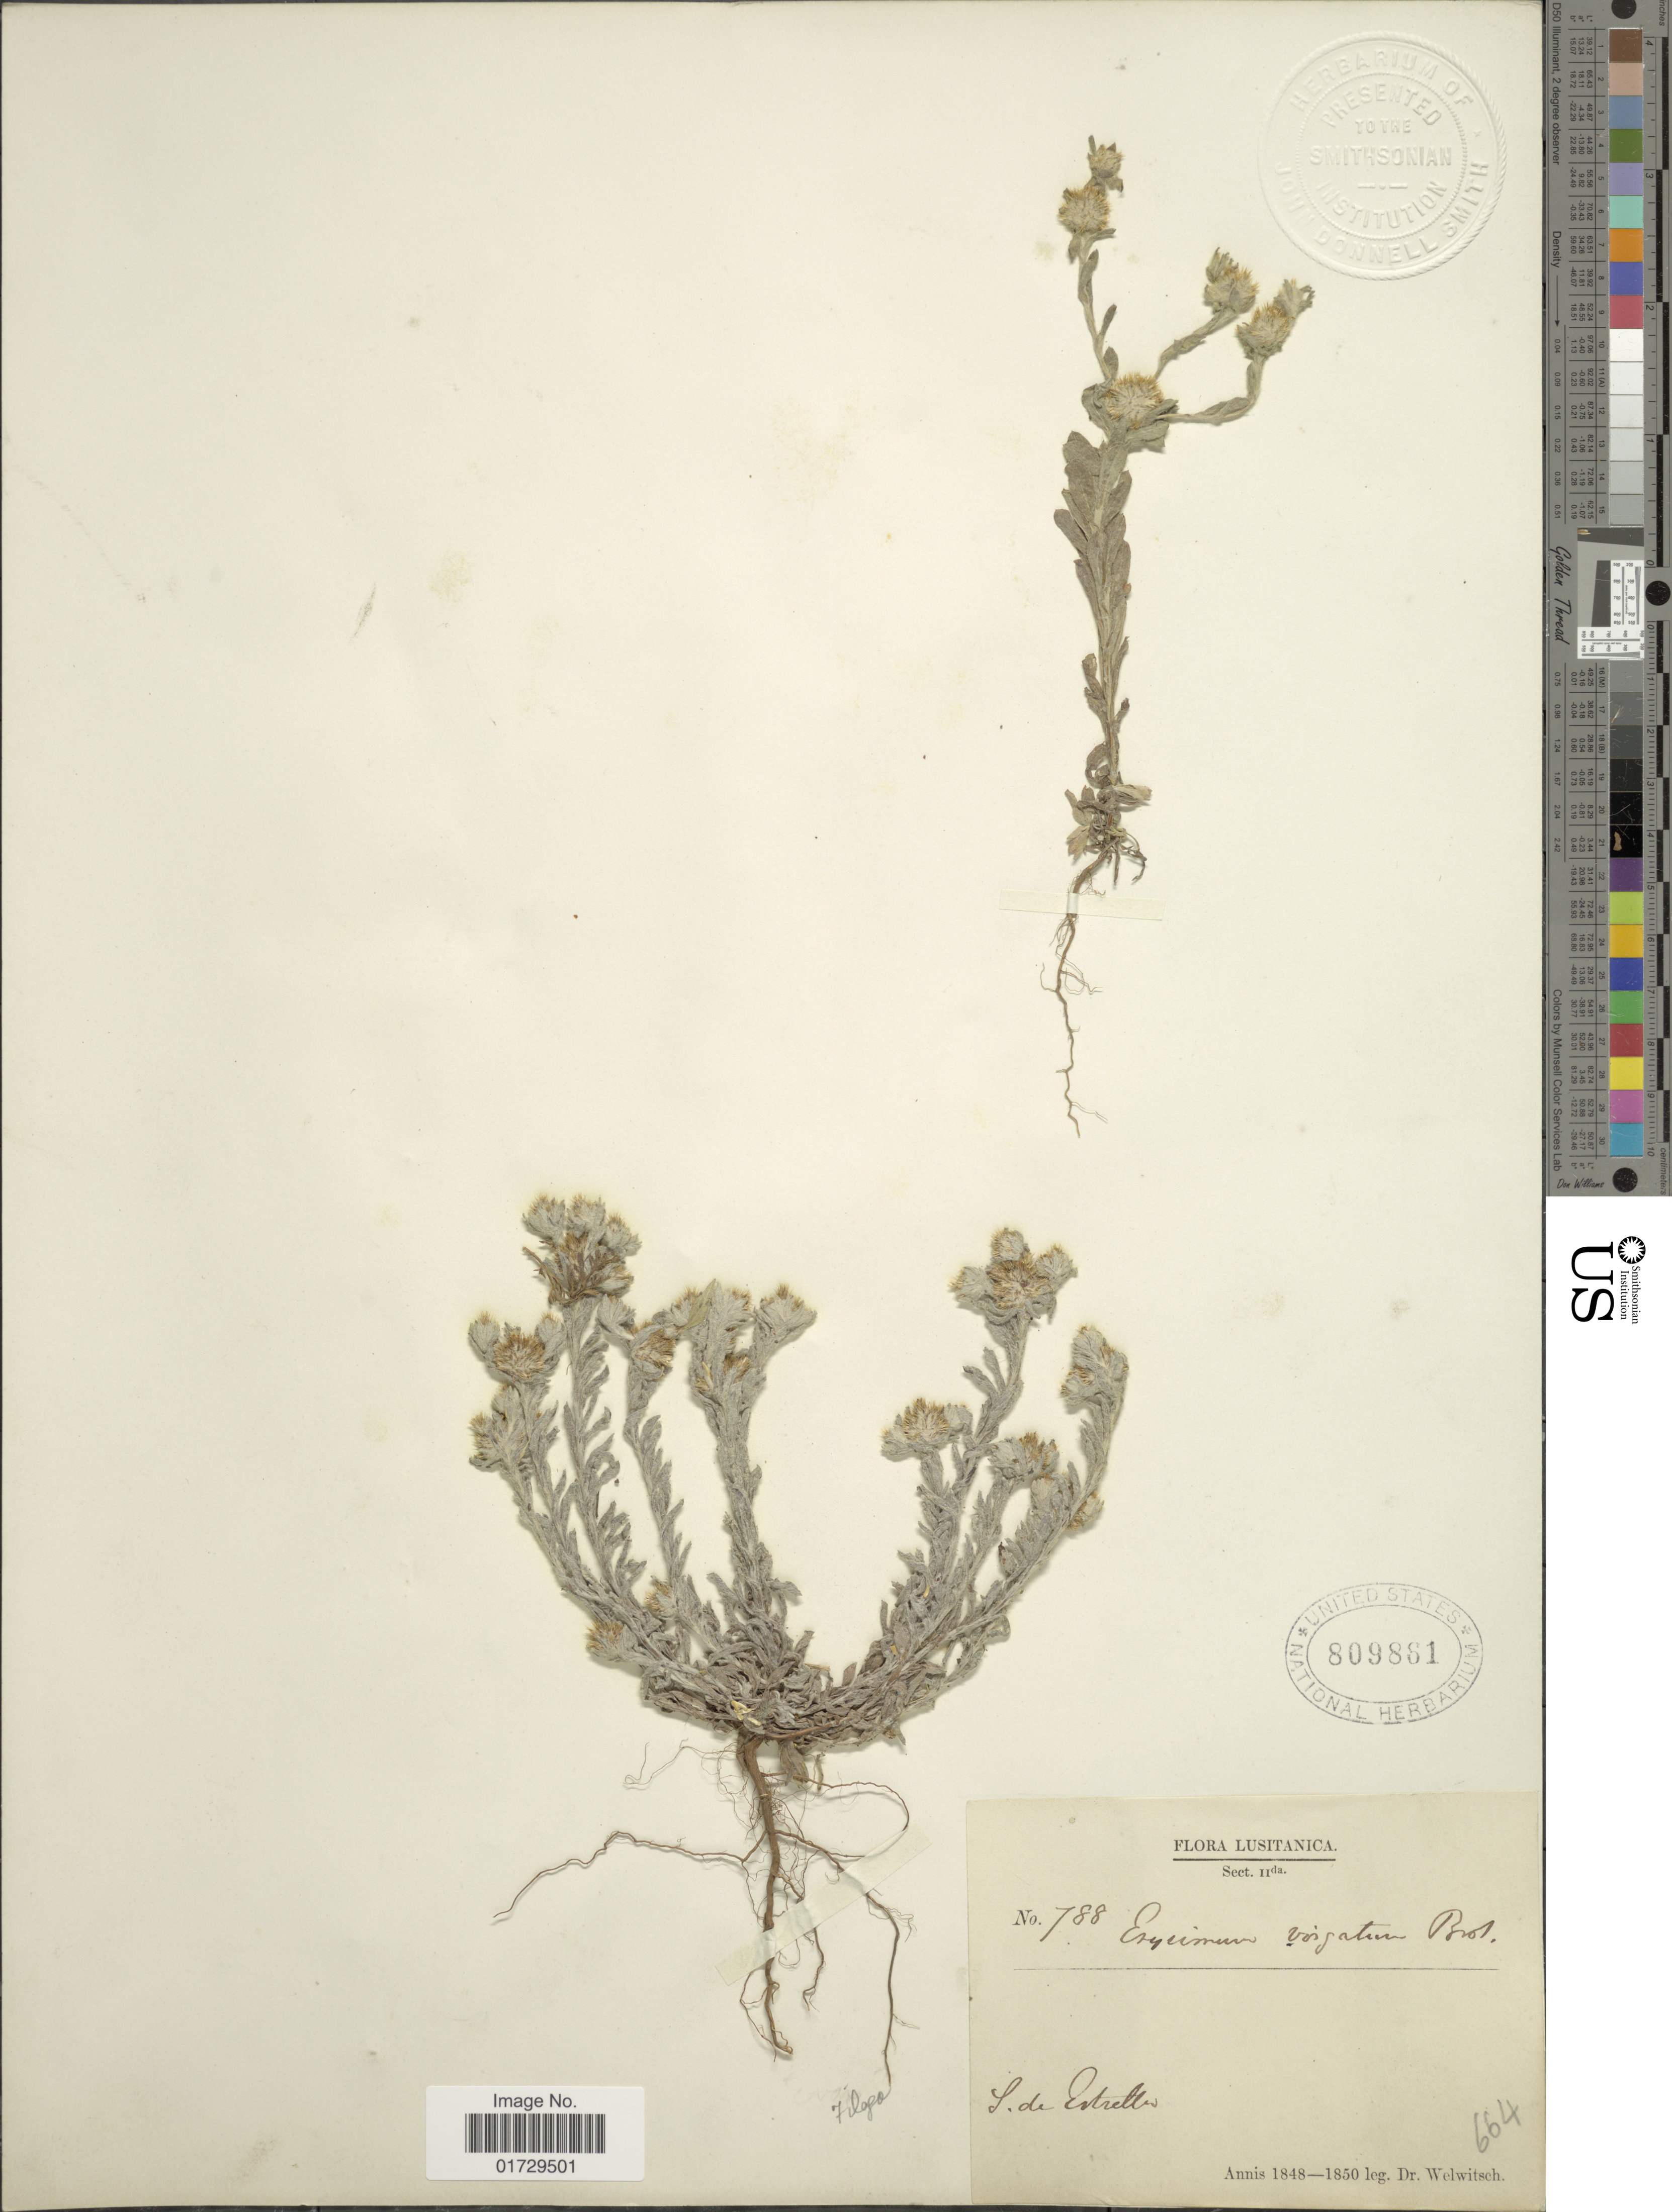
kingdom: Plantae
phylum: Tracheophyta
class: Magnoliopsida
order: Asterales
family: Asteraceae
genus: Filago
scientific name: Filago sp.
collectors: -. Welwitsch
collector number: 788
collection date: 1848/1850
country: Portugal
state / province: Castelo Branco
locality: Lusitanica, S de Estrella [interpreted]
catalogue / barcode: US 809861